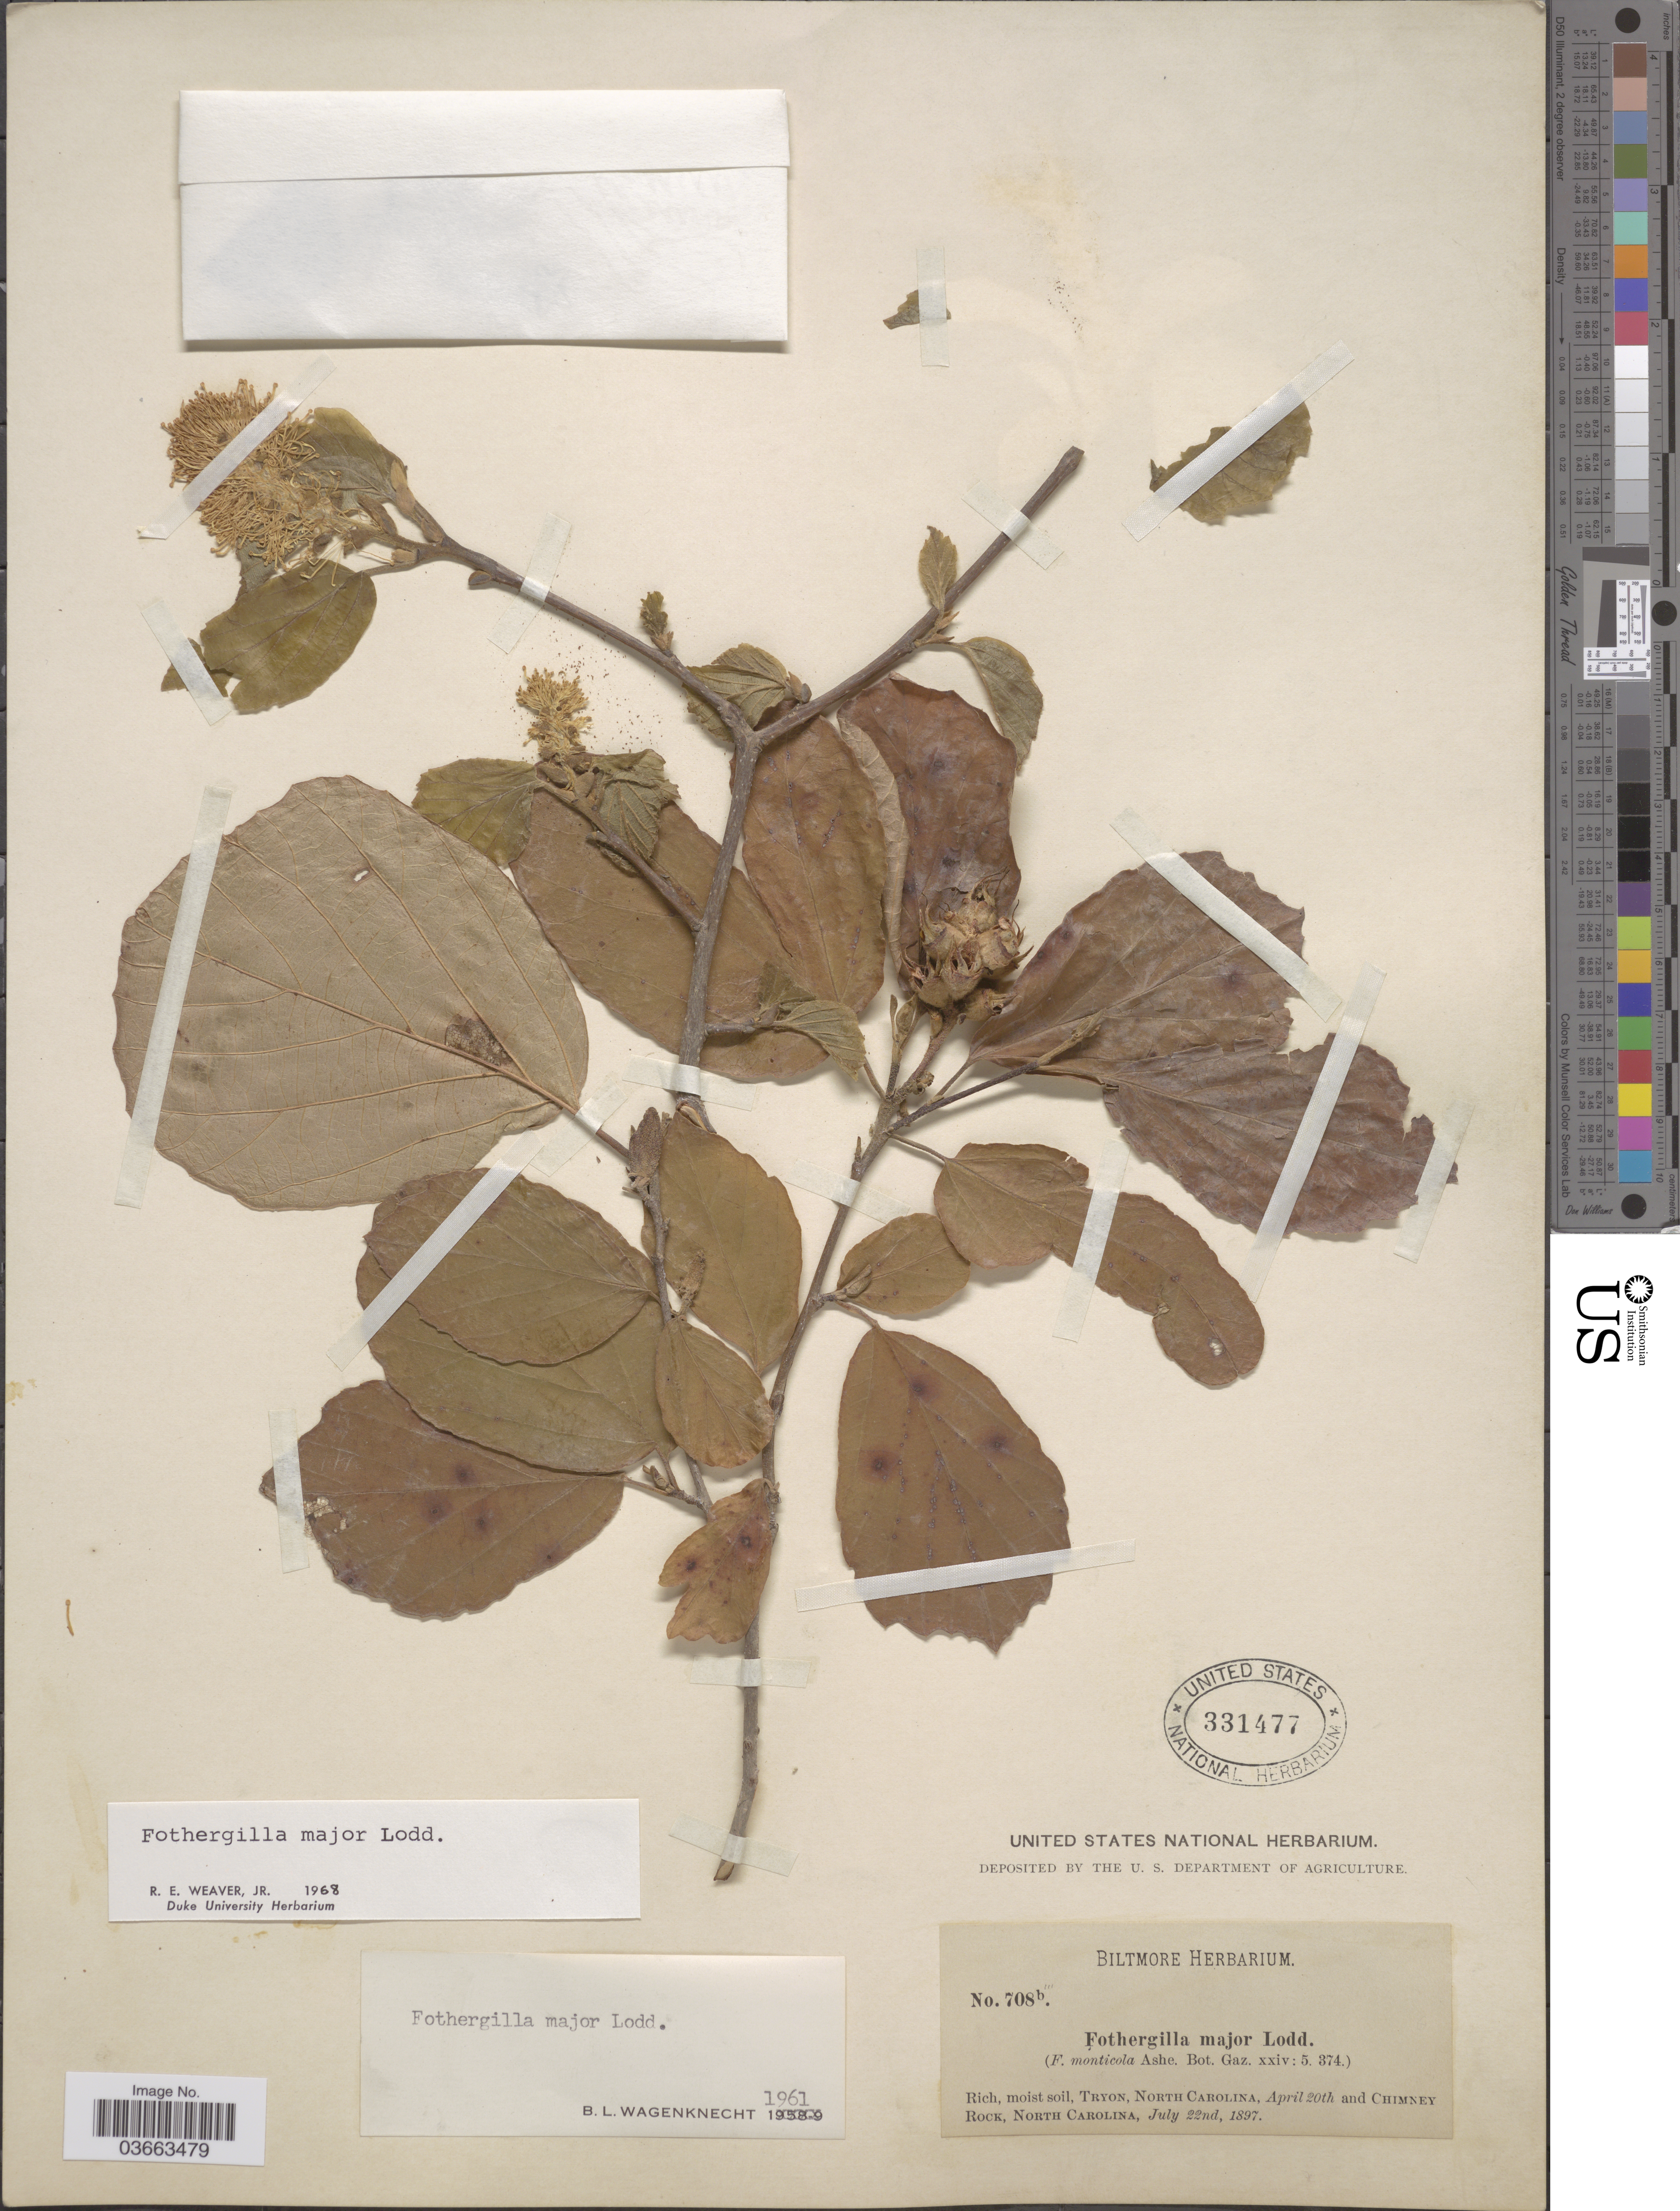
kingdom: Plantae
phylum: Tracheophyta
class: Magnoliopsida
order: Saxifragales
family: Hamamelidaceae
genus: Fothergilla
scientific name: Fothergilla major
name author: Lodd.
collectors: ex herb. Biltmore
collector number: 708b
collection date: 1897-04-20/1897-07-22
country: United States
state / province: North Carolina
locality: Tryon. Chimney Rock.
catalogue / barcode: US 331477